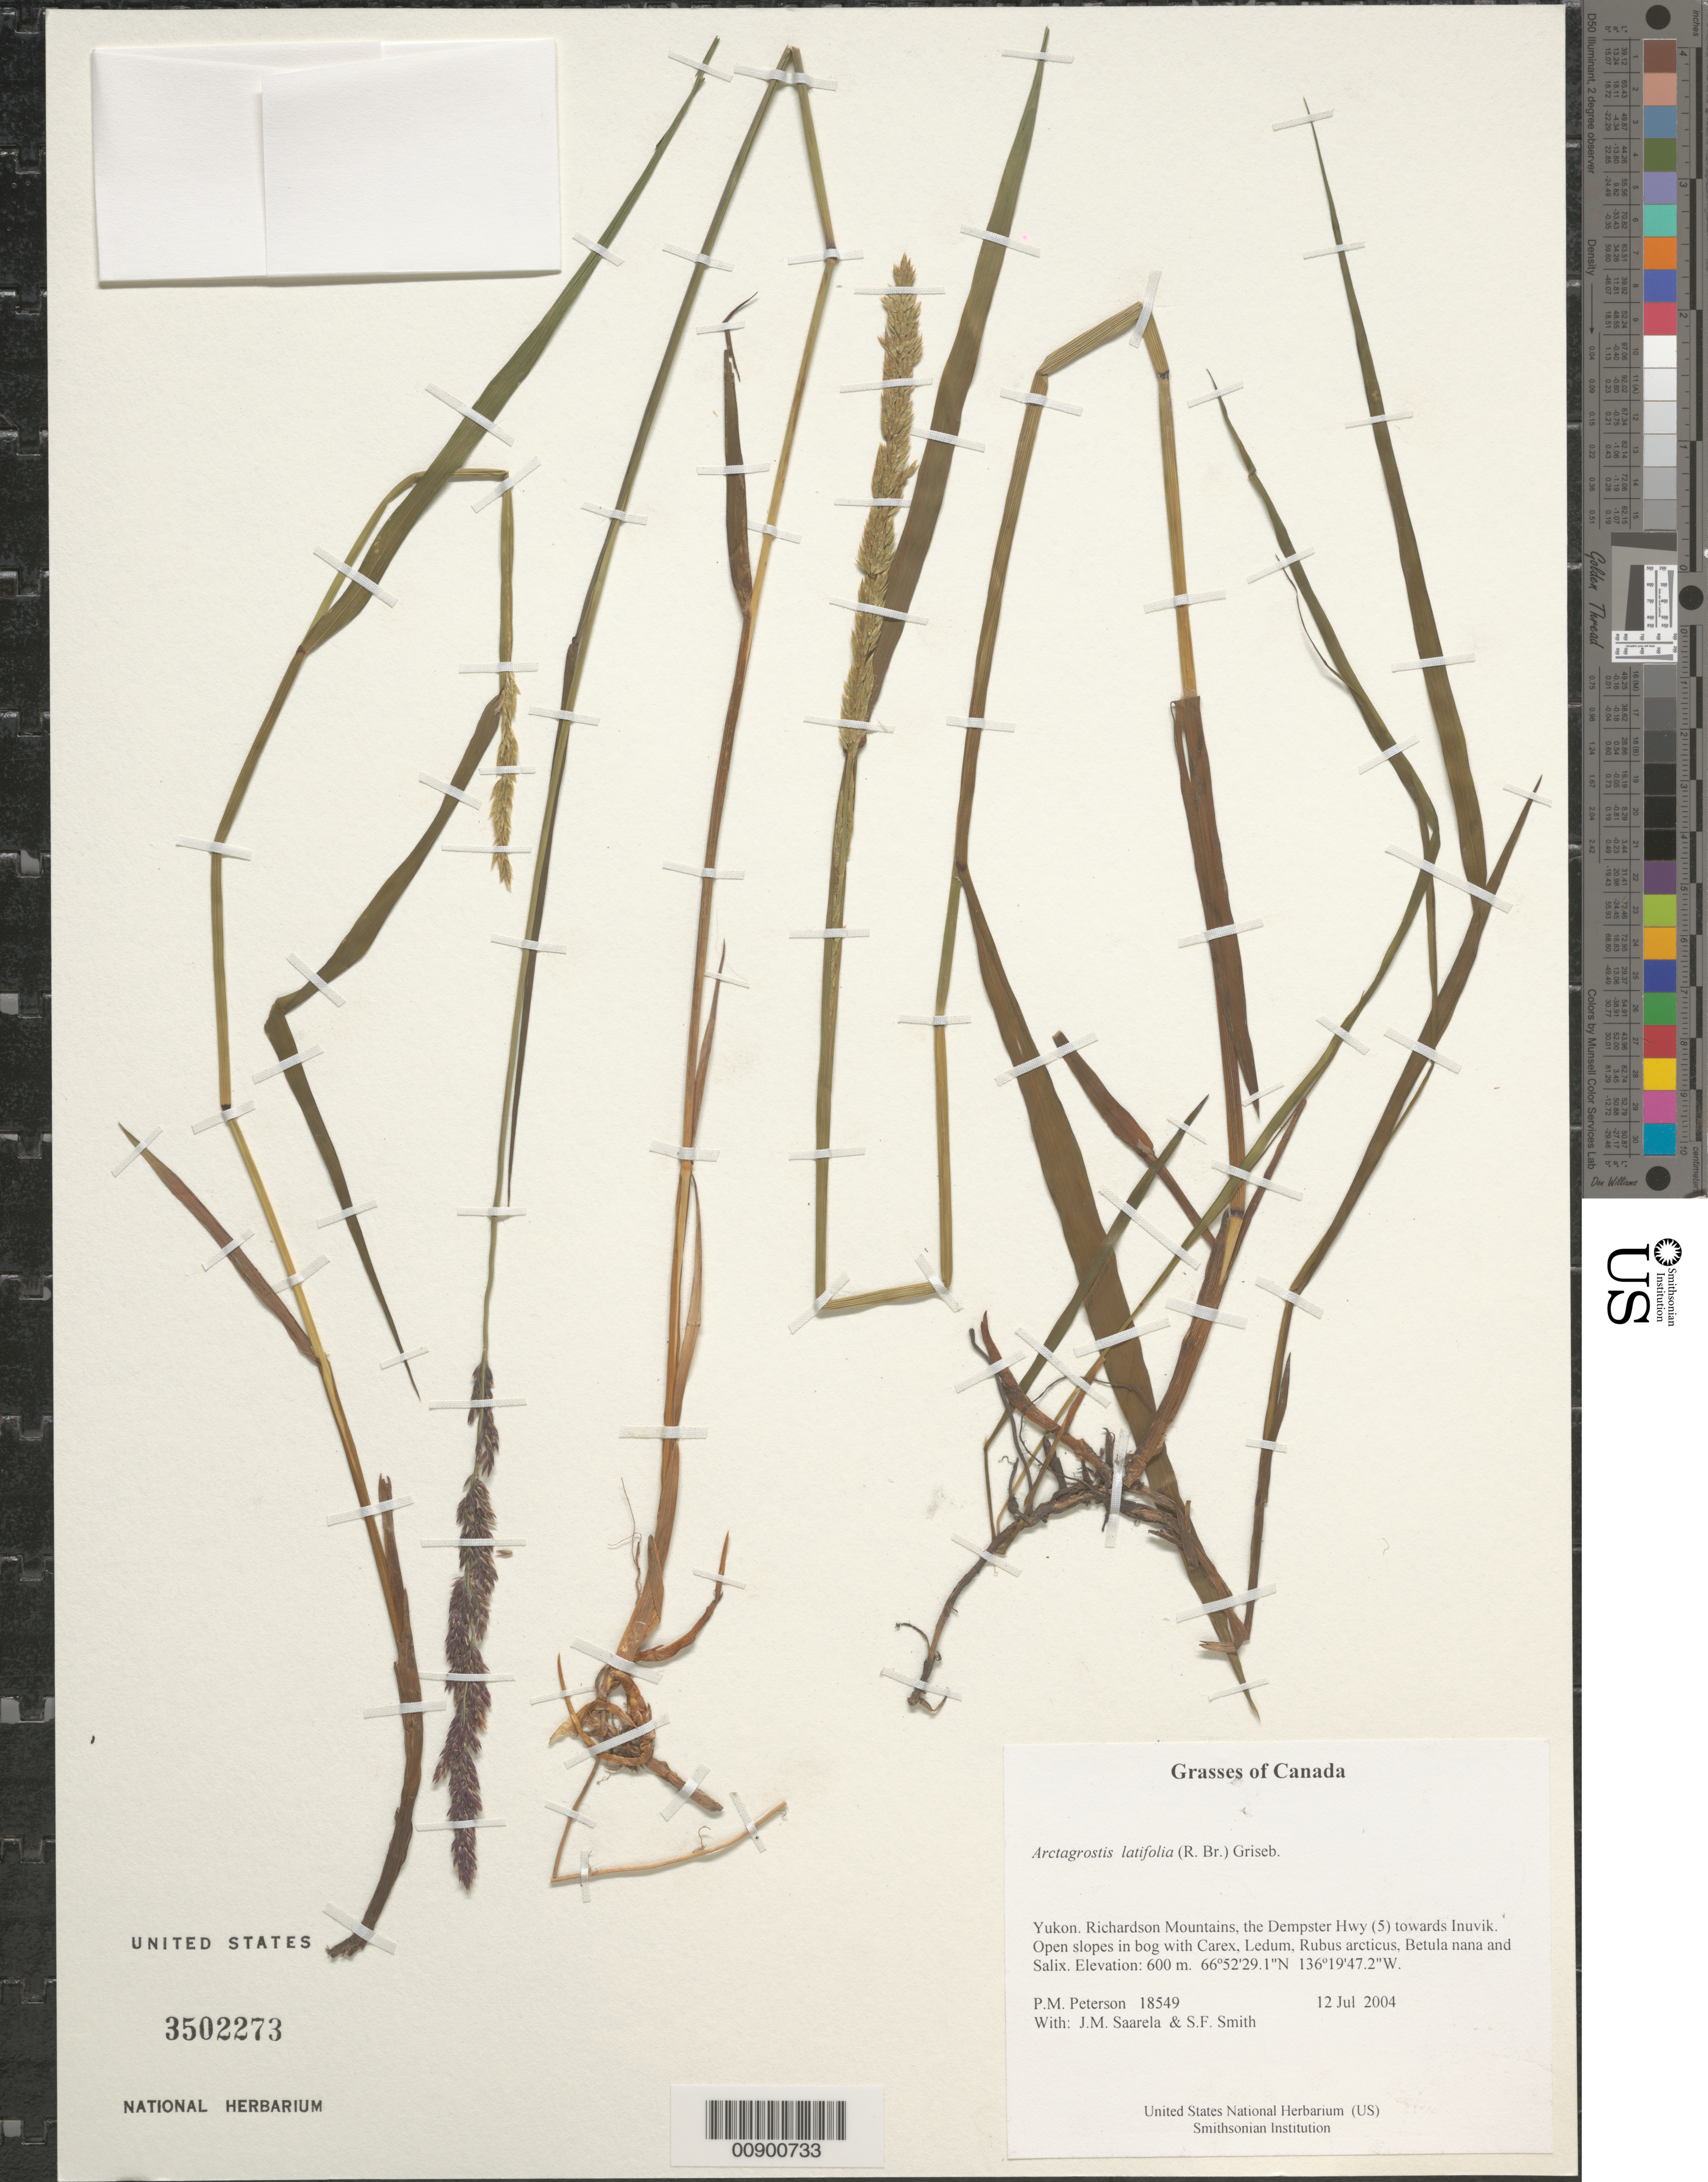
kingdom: Plantae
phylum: Tracheophyta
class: Liliopsida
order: Poales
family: Poaceae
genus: Arctagrostis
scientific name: Arctagrostis latifolia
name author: (R. Br.) Griseb.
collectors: P. M. Peterson, J. Saarela & S.F. Smith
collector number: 18549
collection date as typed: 12 Jul 2004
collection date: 2004-07-12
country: Canada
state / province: Yukon Territory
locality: Richardson Mountains, the Dempster Hwy (5) towards Inuvik. Open slopes in bog with Carex, Ledum, Rubus arcticus, Betula nana and Salix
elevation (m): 600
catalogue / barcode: US 3502273